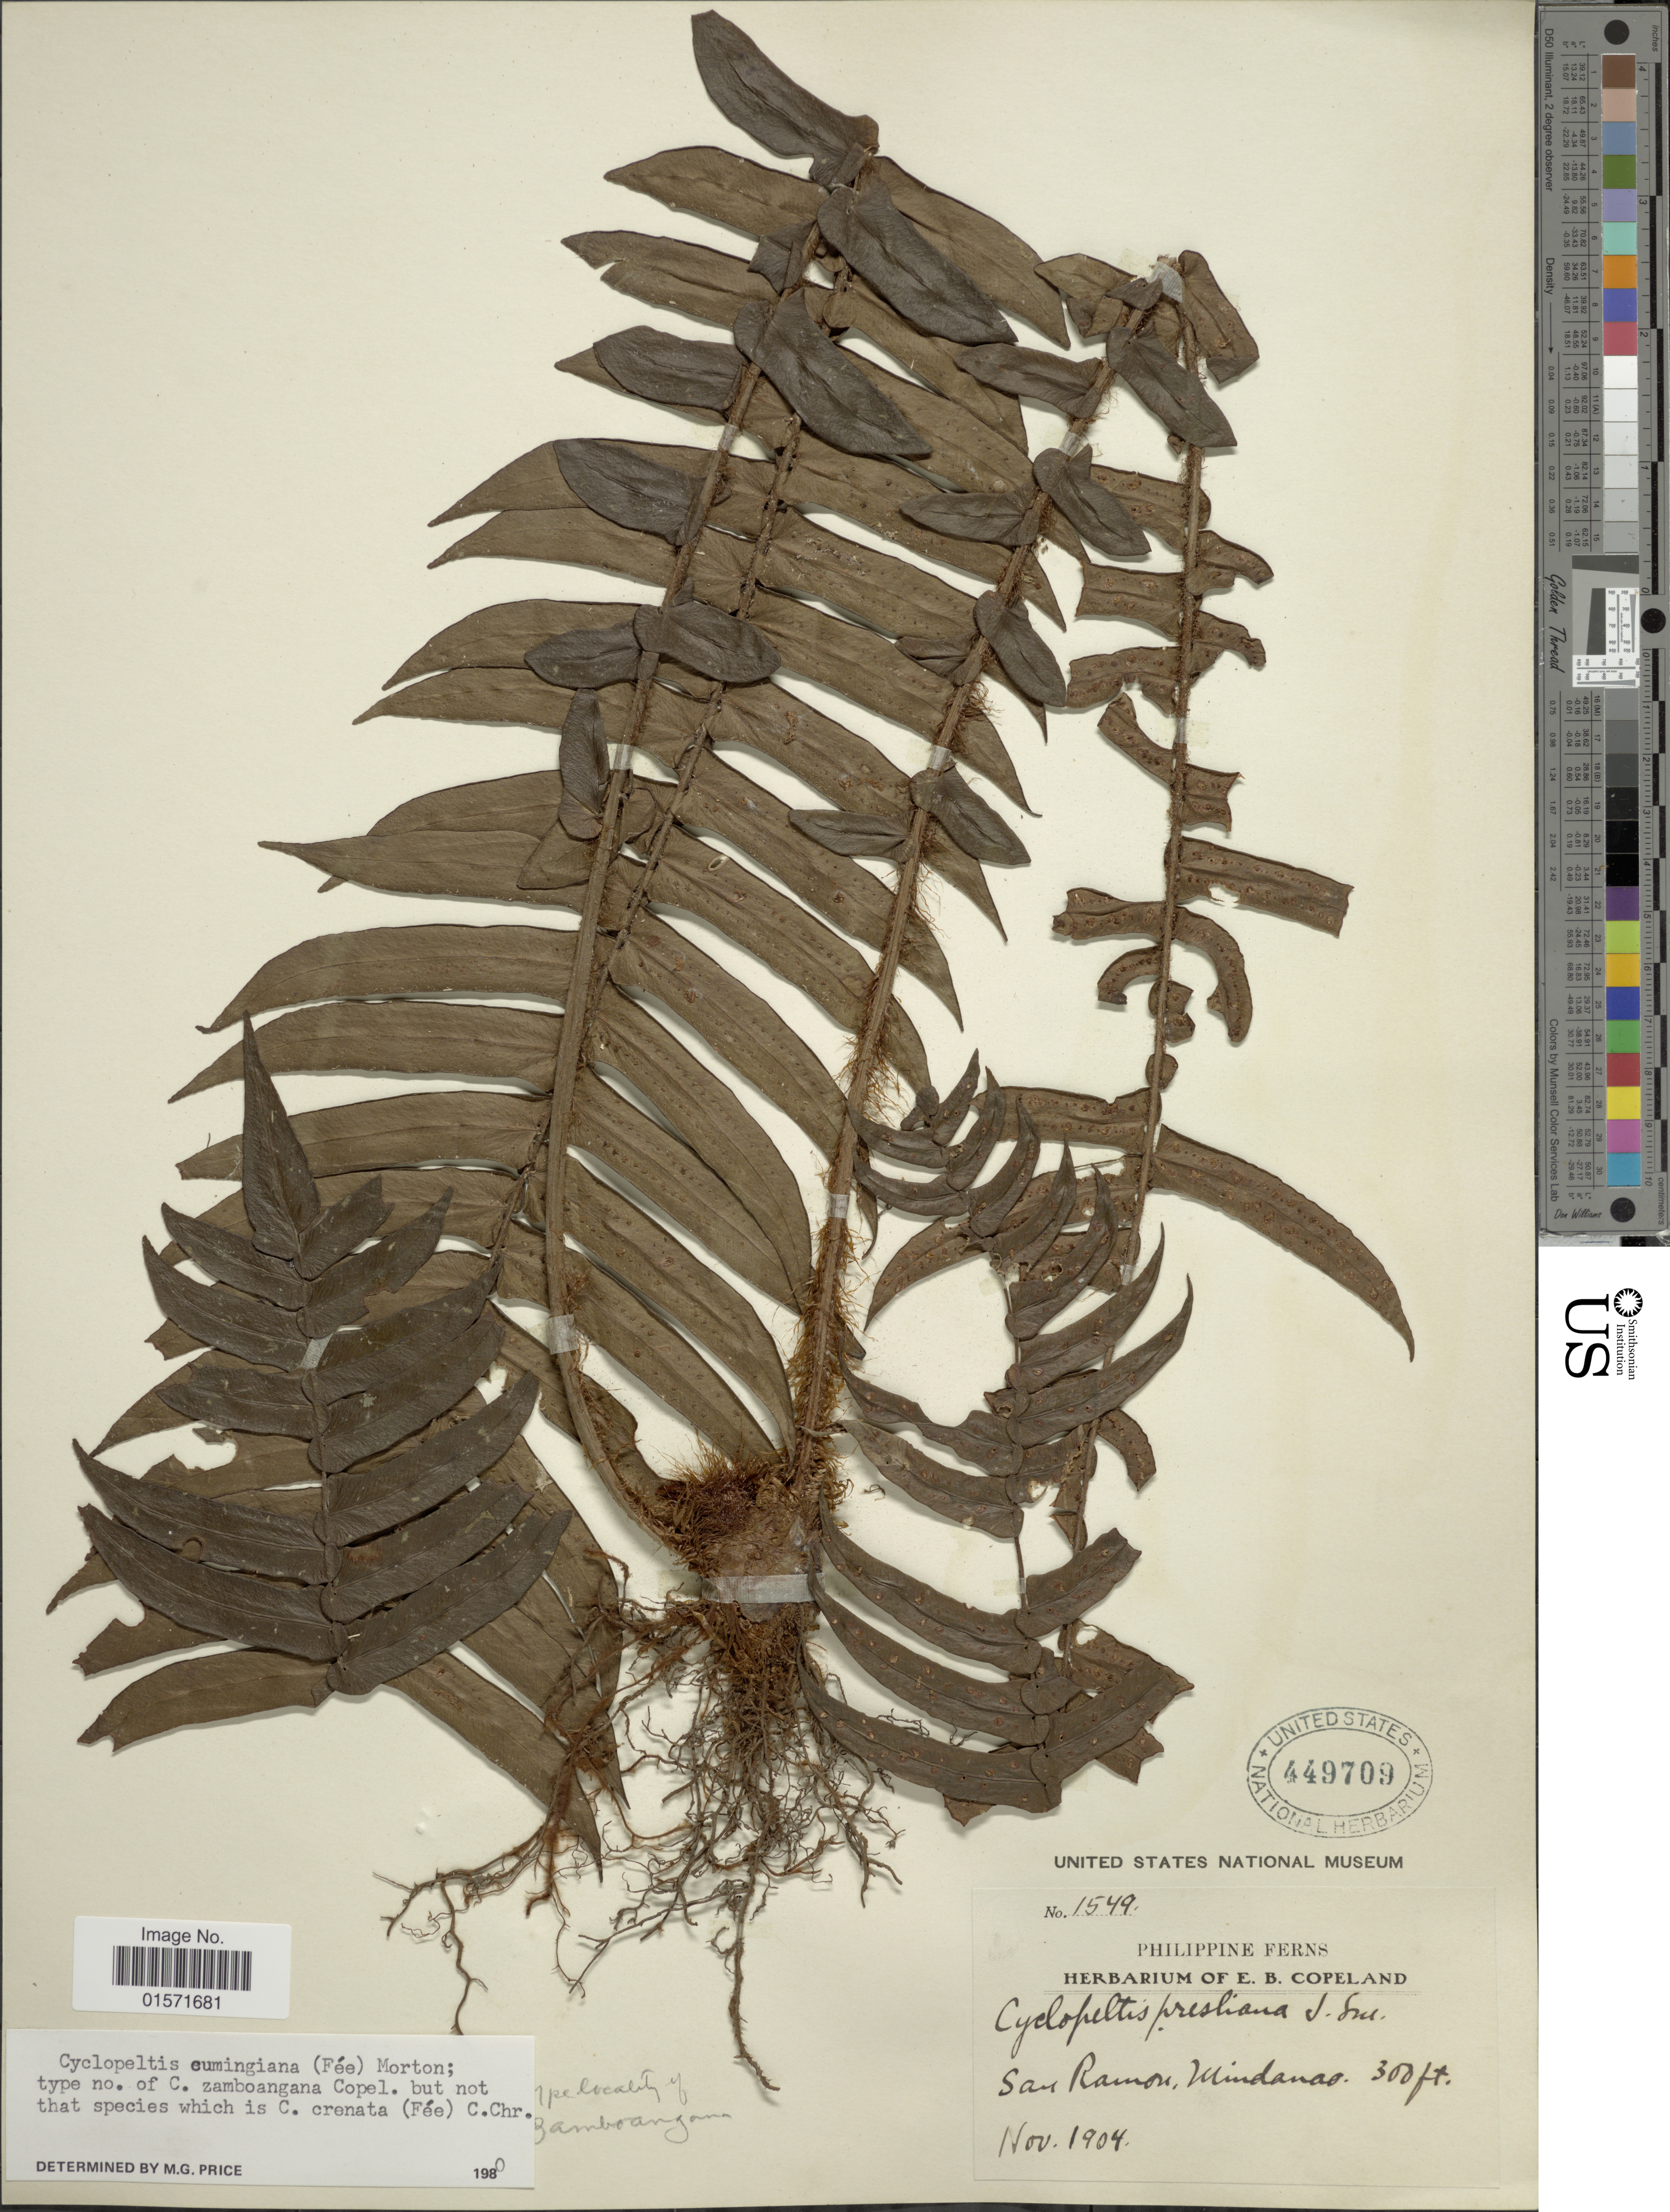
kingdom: Plantae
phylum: Tracheophyta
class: Polypodiopsida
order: Polypodiales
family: Lomariopsidaceae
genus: Cyclopeltis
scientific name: Cyclopeltis presliana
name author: (Mett.) Berkeley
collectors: ex herb. E. B. Copeland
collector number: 15649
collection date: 1904-11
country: Philippines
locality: San Ramon, Mindanao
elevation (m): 91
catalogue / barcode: US 449709